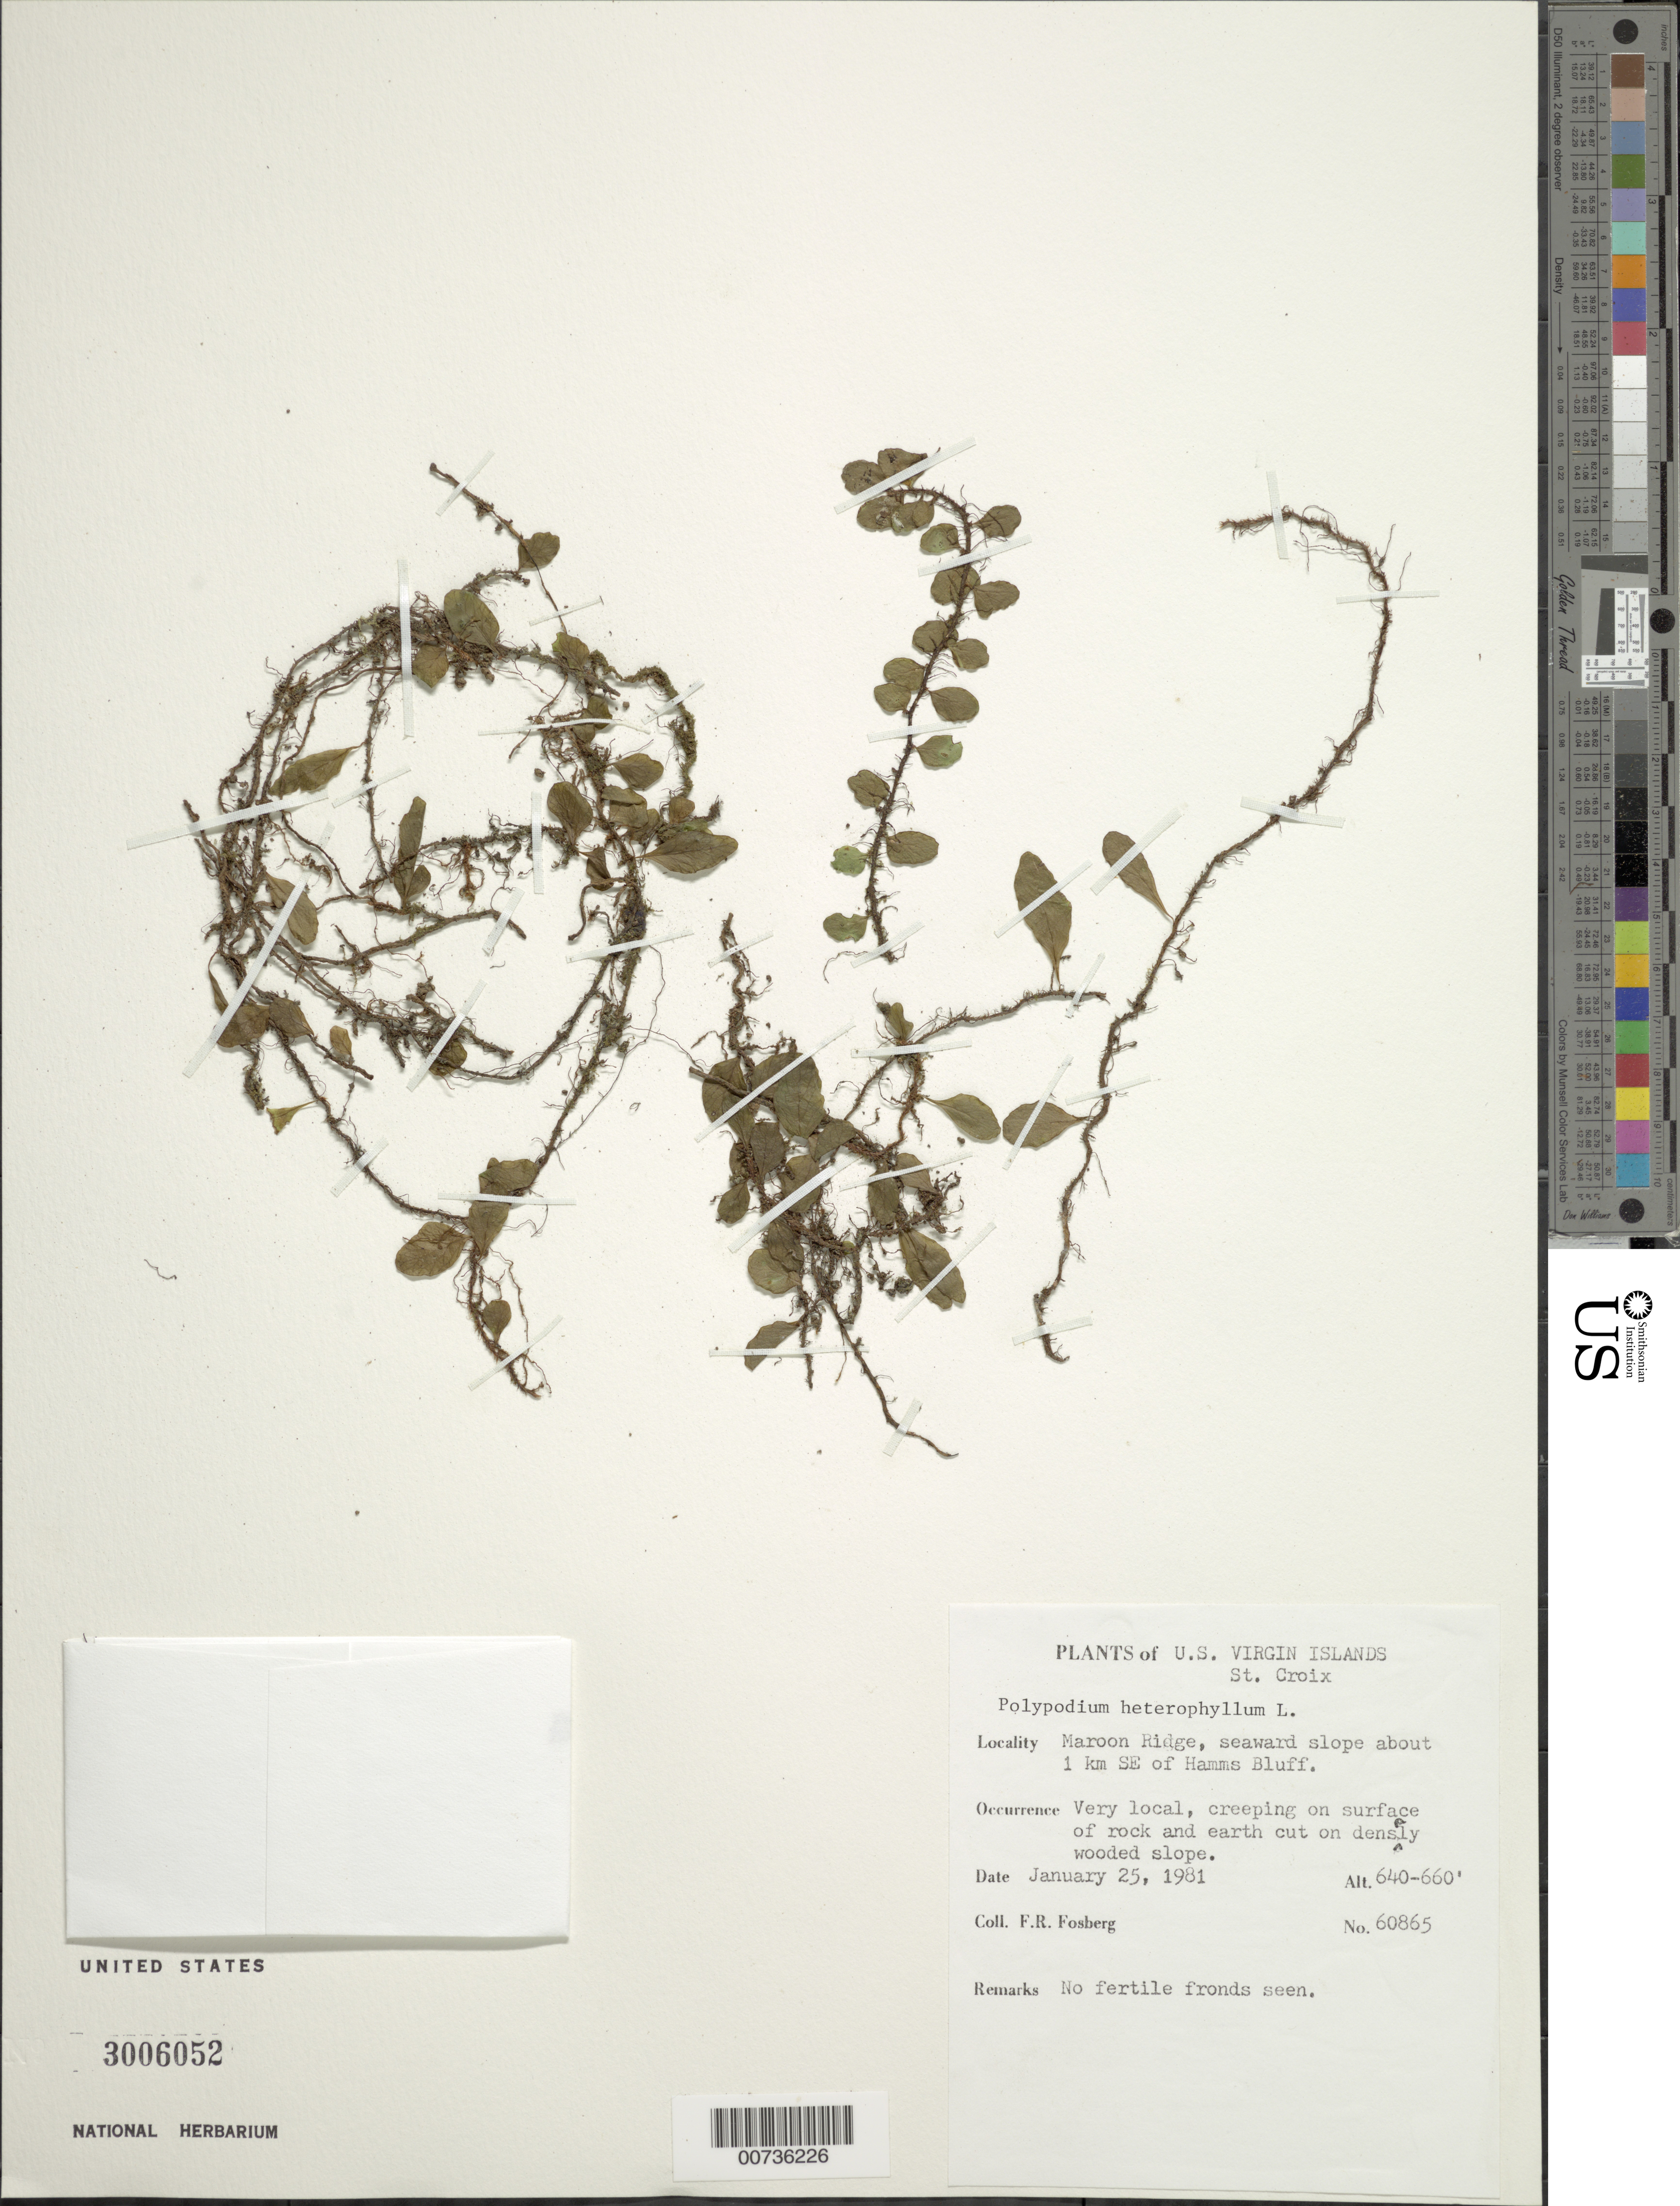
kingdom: Plantae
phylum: Tracheophyta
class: Polypodiopsida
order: Polypodiales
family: Polypodiaceae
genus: Microgramma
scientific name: Microgramma heterophylla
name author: (L.) Wherry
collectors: F. R. Fosberg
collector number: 60865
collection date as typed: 25 Jan 1981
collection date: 1981-01-25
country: U.S. Virgin Islands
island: St. Croix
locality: Maroon Ridge, seaward slope about 1 km SE of Hamms Bluff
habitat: Very local, creeping on surface of rock and earth cut on densly wooded slope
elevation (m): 640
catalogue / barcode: US 3006052